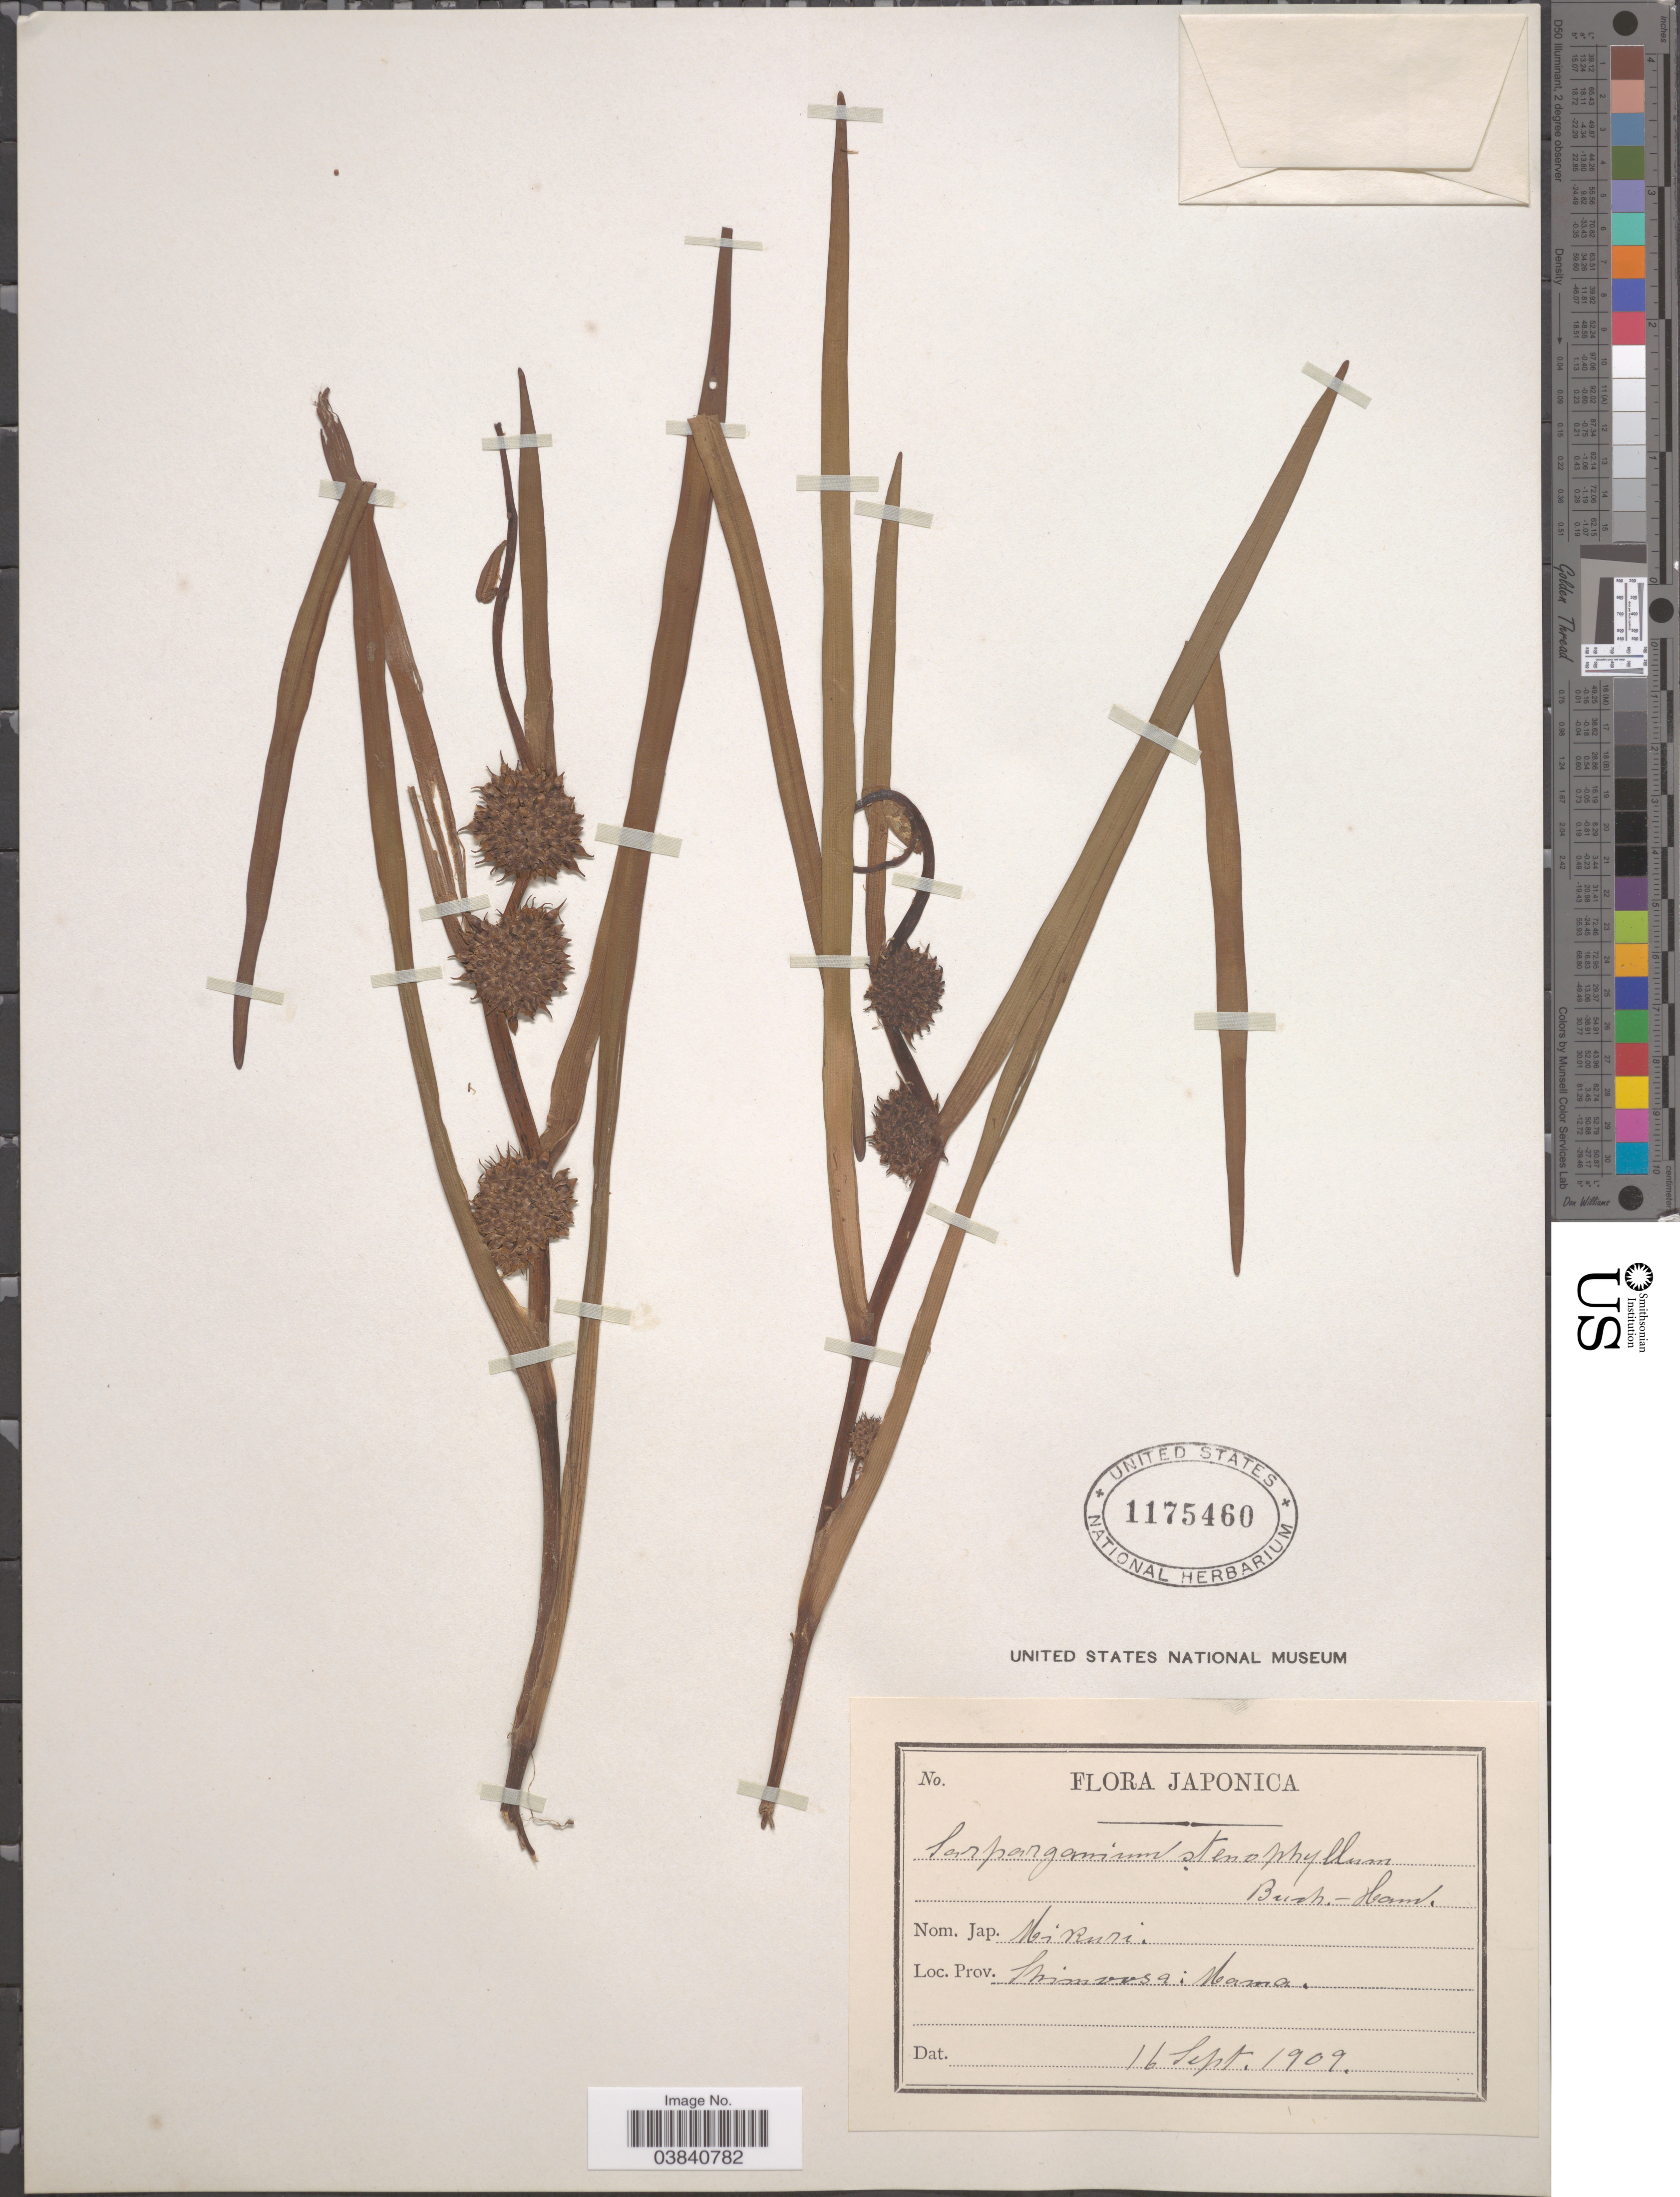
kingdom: Plantae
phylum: Tracheophyta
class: Liliopsida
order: Poales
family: Typhaceae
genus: Sparganium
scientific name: Sparganium stenophyllum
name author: Maxim. ex Meinsh.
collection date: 1909-09-16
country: Japan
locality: Prov. Shimoosa: Nama.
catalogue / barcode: US 1175460